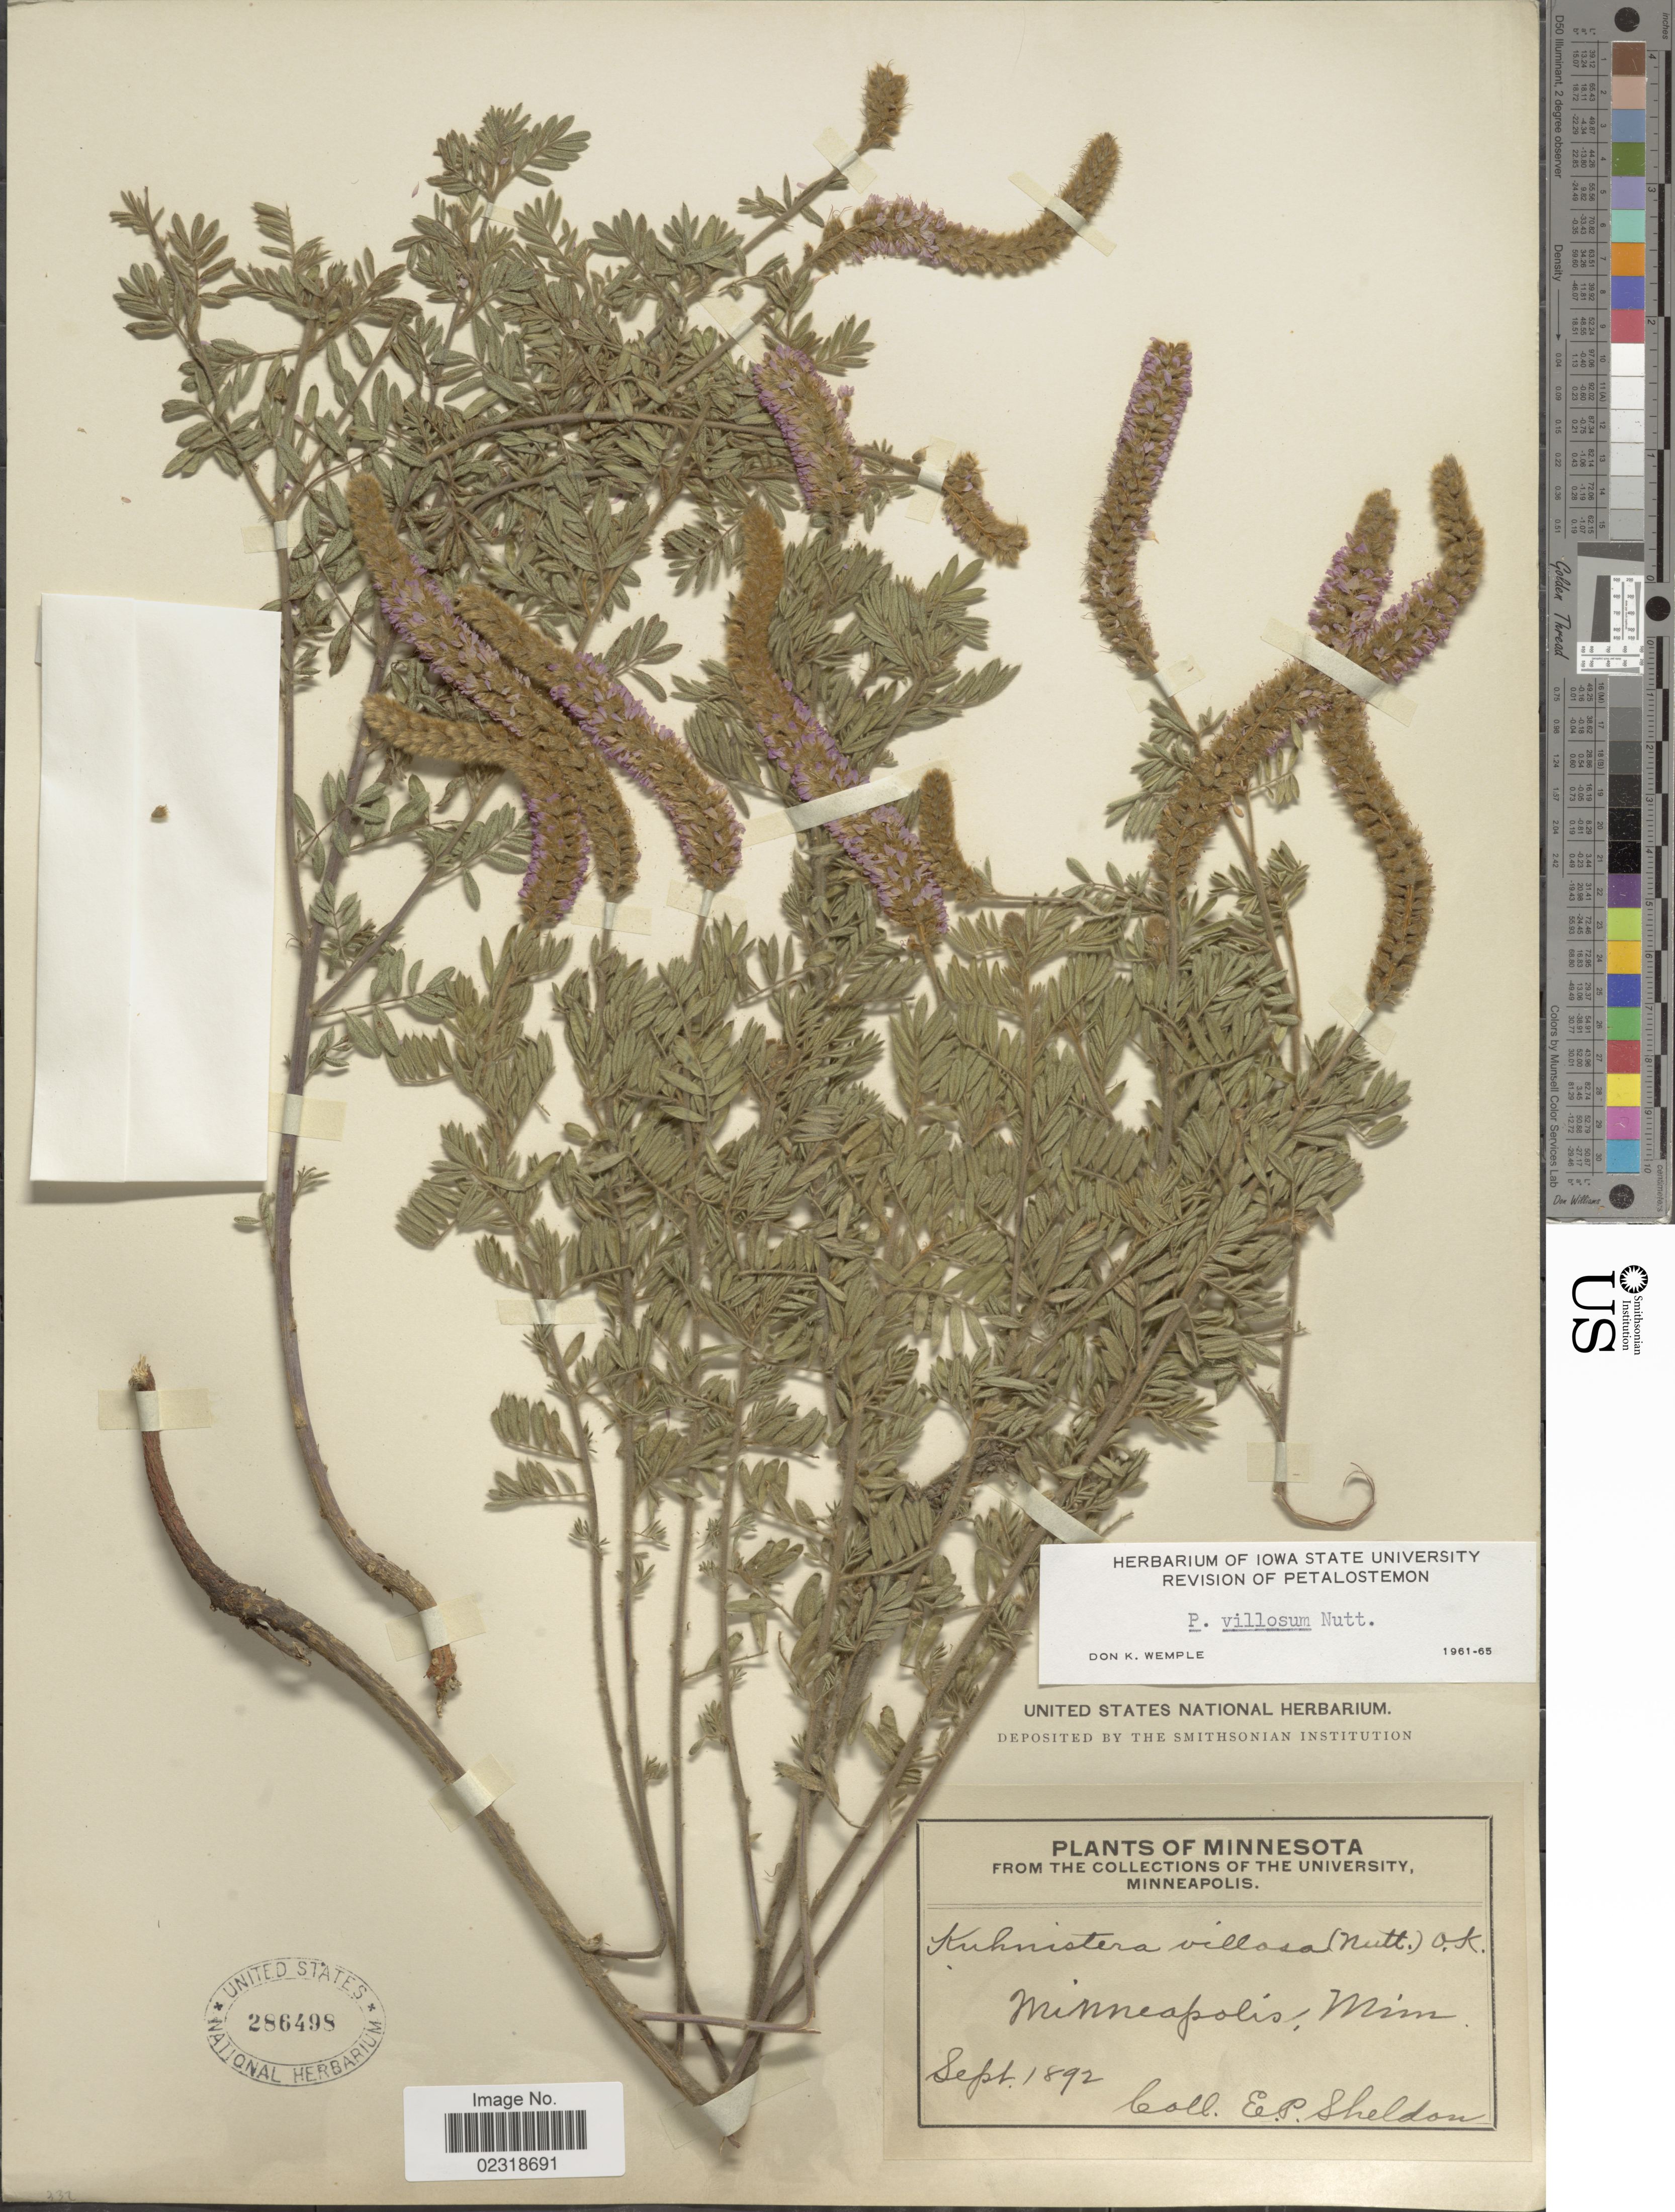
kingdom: Plantae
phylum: Tracheophyta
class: Magnoliopsida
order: Fabales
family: Fabaceae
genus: Dalea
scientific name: Dalea villosa var. villosa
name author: (Nutt.) Spreng.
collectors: E. P. Sheldon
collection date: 1892-08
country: United States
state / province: Minnesota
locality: Minneapolis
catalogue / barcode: US 286498